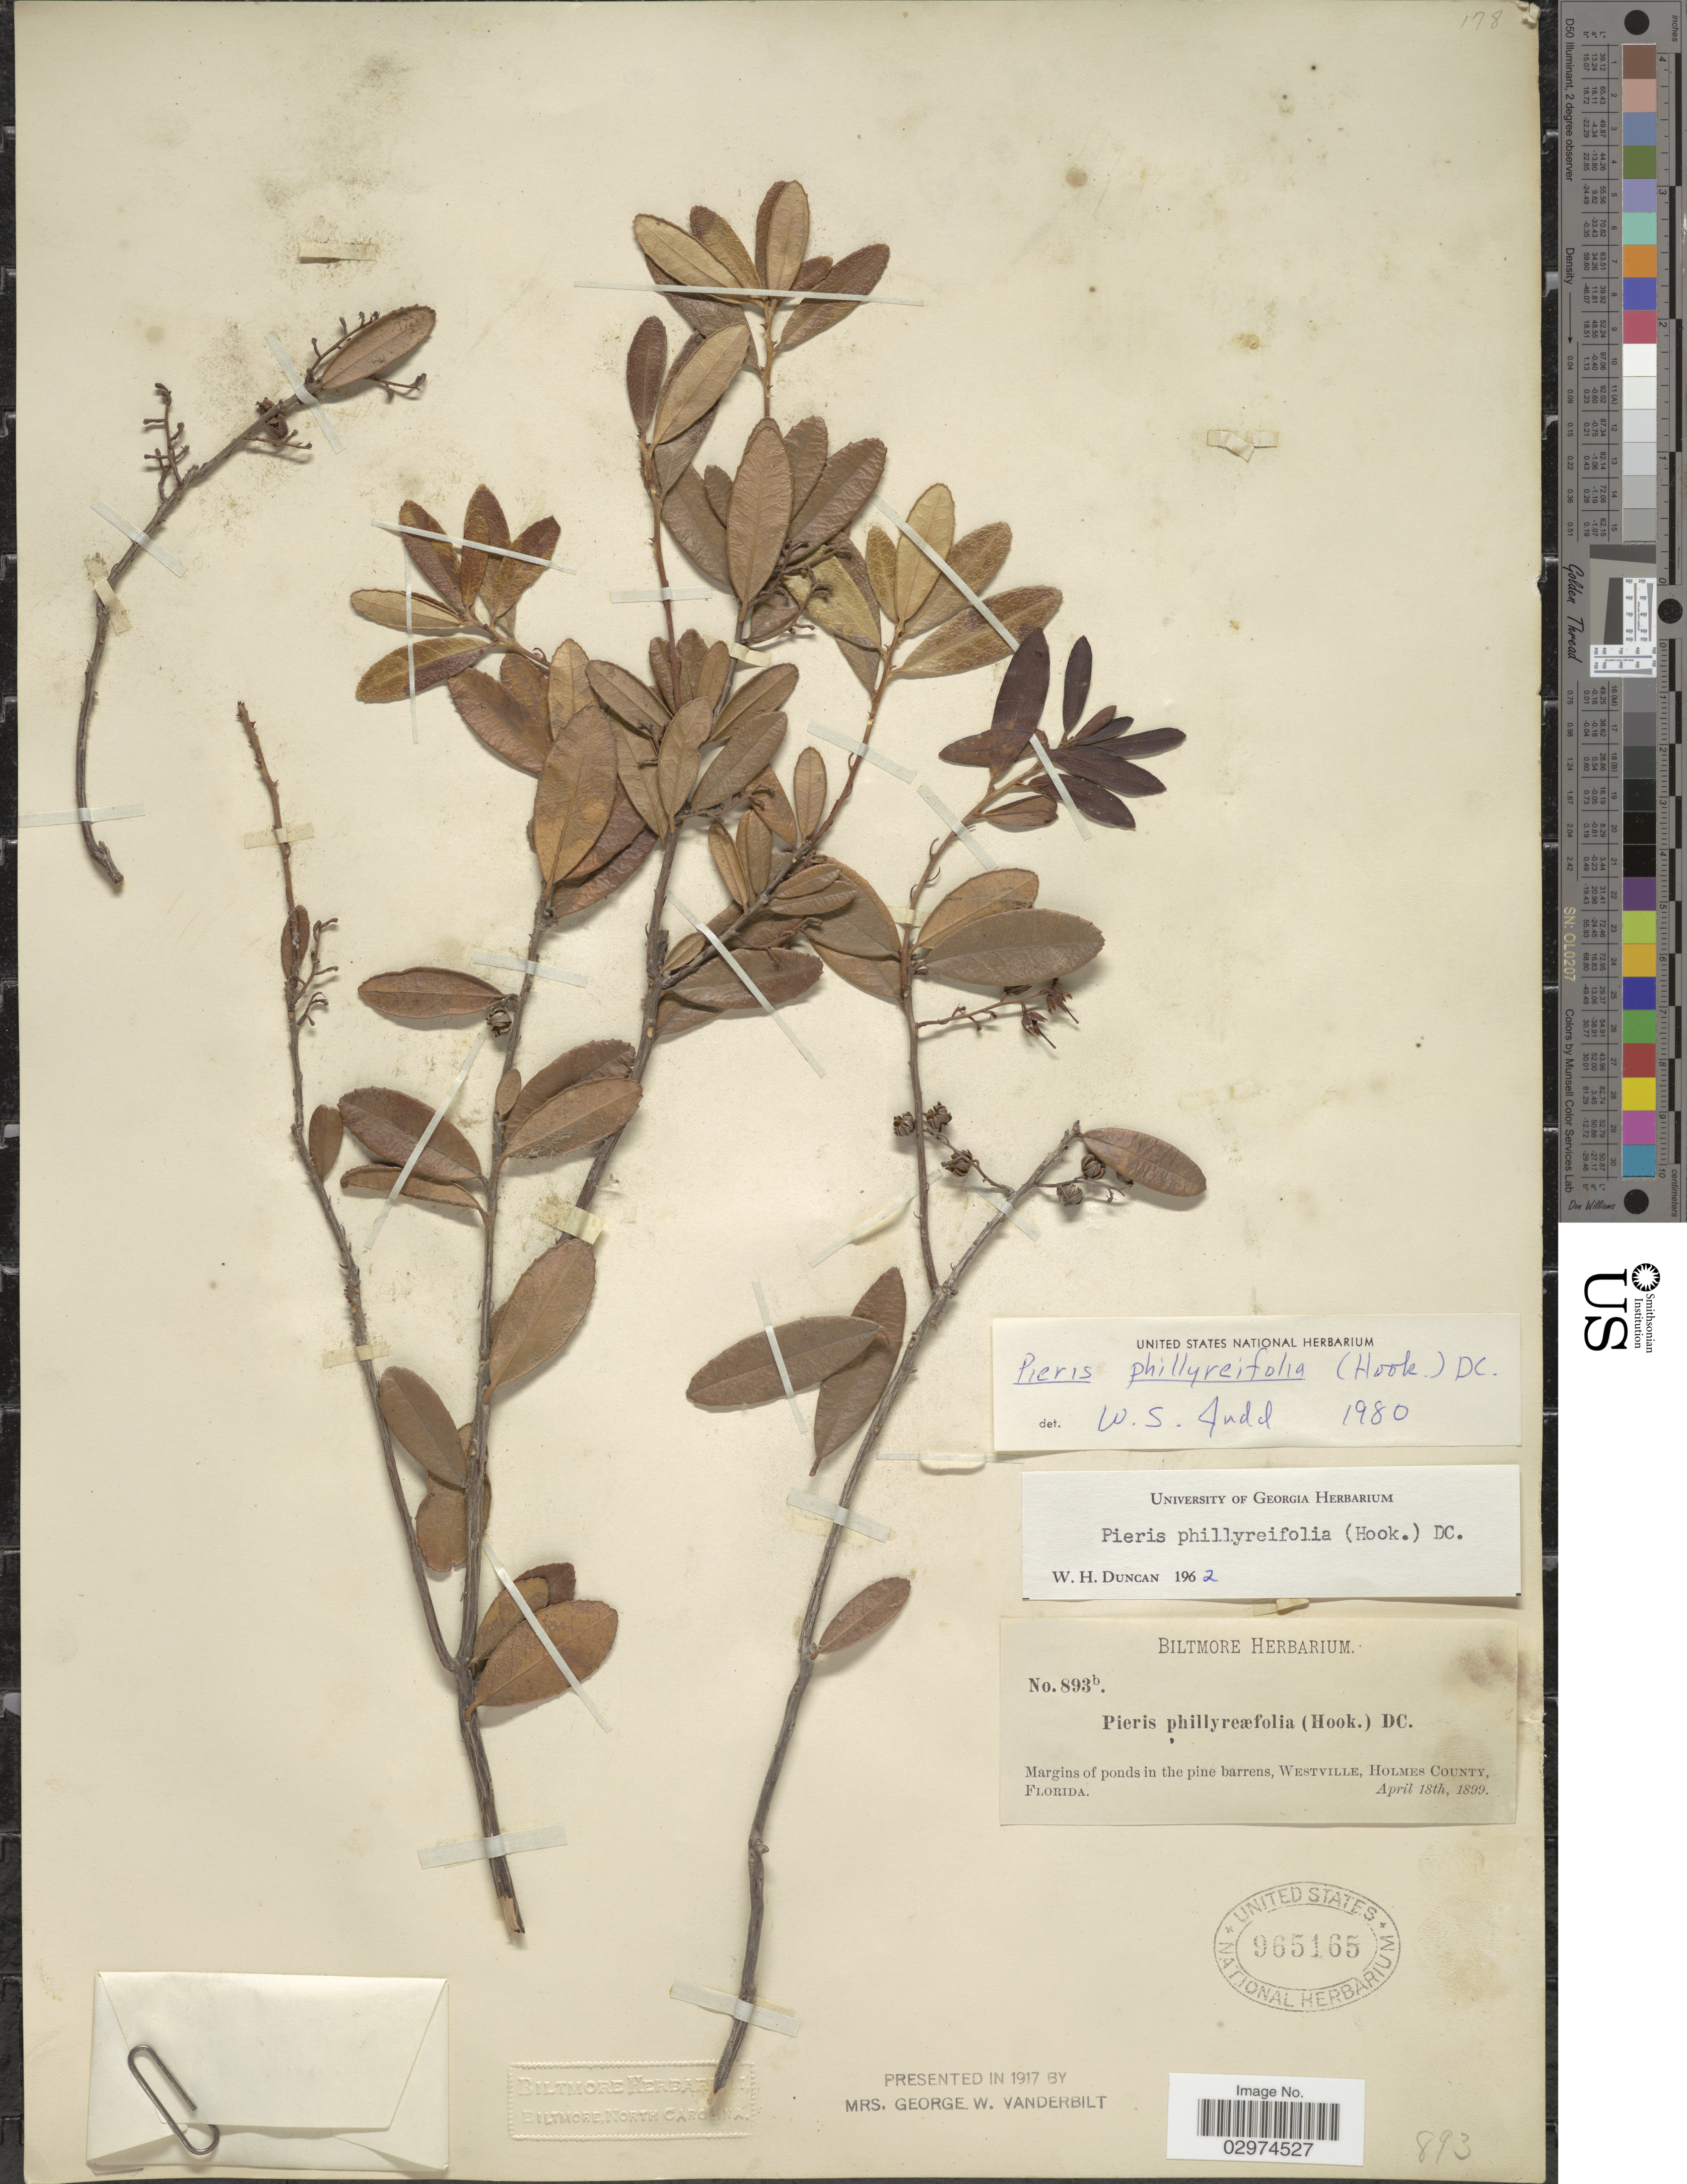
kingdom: Plantae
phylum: Tracheophyta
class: Magnoliopsida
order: Ericales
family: Ericaceae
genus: Pieris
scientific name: Pieris phillyreifolia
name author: (Hook.) DC.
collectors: ex herb. Biltmore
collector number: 893b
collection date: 1899-04-18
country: United States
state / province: Florida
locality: Westville, Holmes County.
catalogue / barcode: US 965165